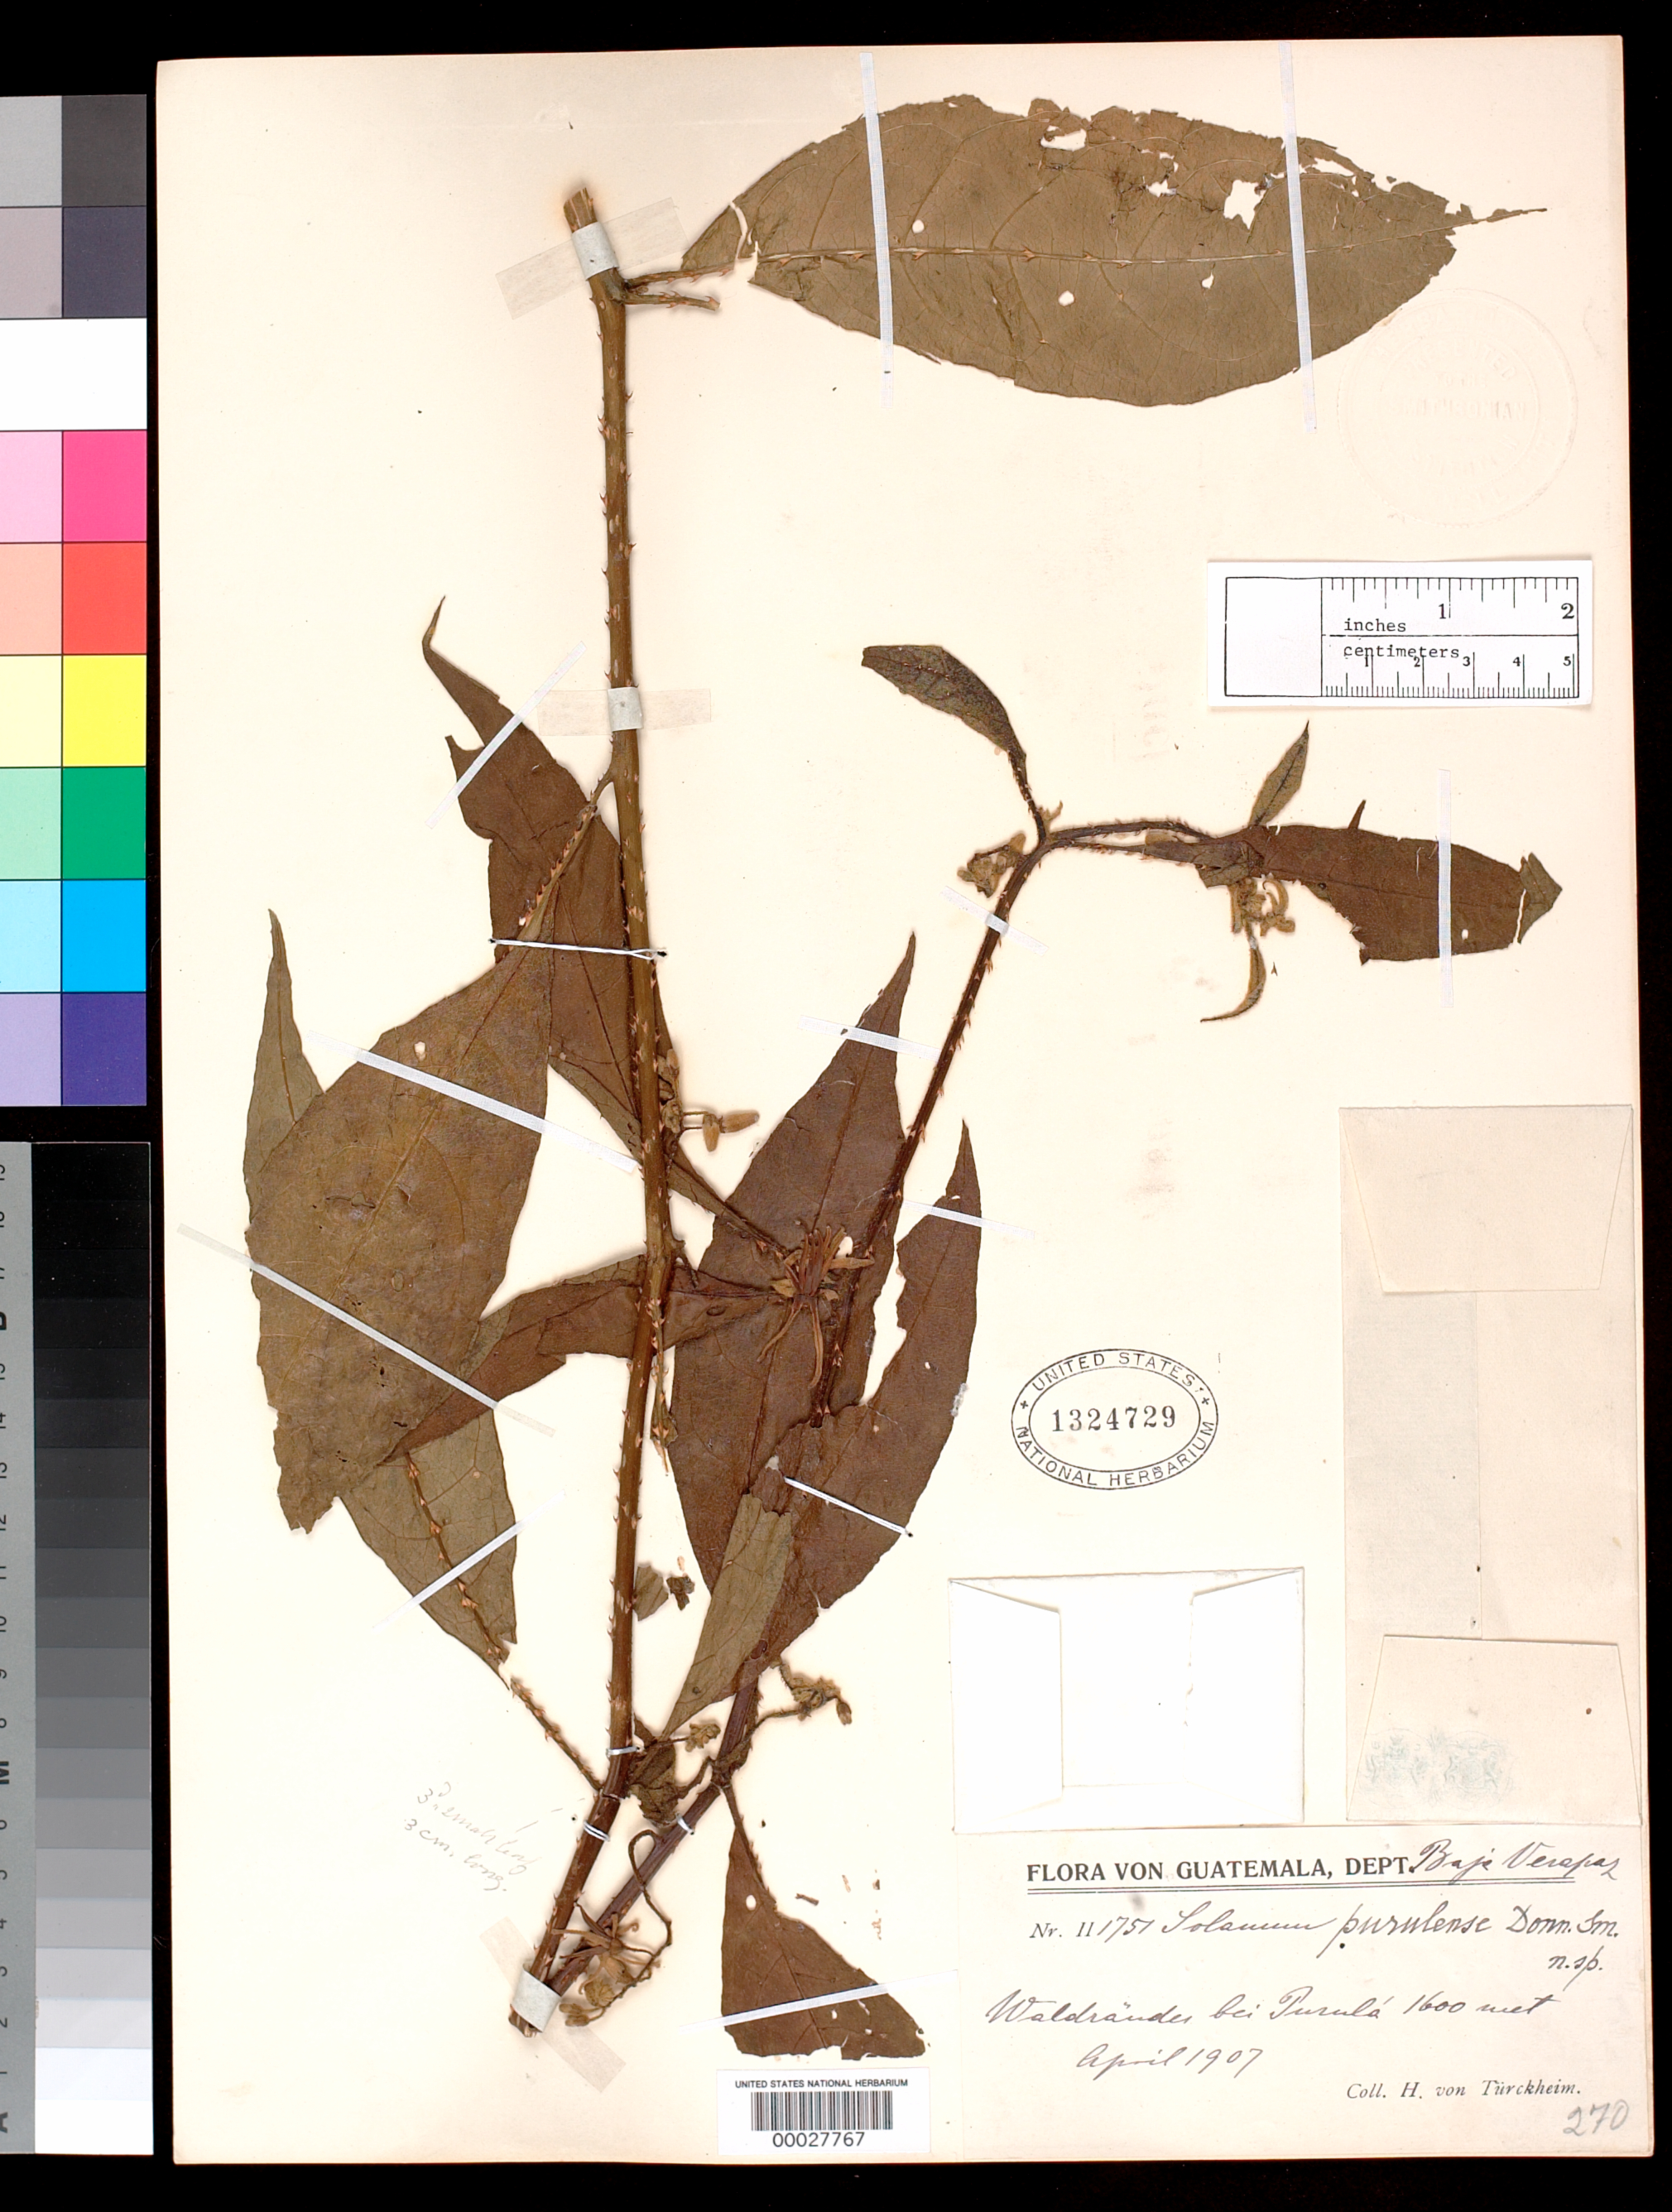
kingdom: Plantae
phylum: Tracheophyta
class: Magnoliopsida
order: Solanales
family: Solanaceae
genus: Solanum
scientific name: Solanum purulense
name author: Donn. Sm.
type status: Type Collection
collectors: H. von Türckheim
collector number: II 1751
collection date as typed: Apr 1907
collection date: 1907-04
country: Guatemala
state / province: Baja Verapaz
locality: Near Purula.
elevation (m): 1600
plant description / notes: One of two sheets (syntypes?) received from the John Donnell Smith herbarium. This sheet (USNH 1324729) annotated by L. Bohs (2019) as lectotype (publication not seen)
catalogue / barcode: US 1324729